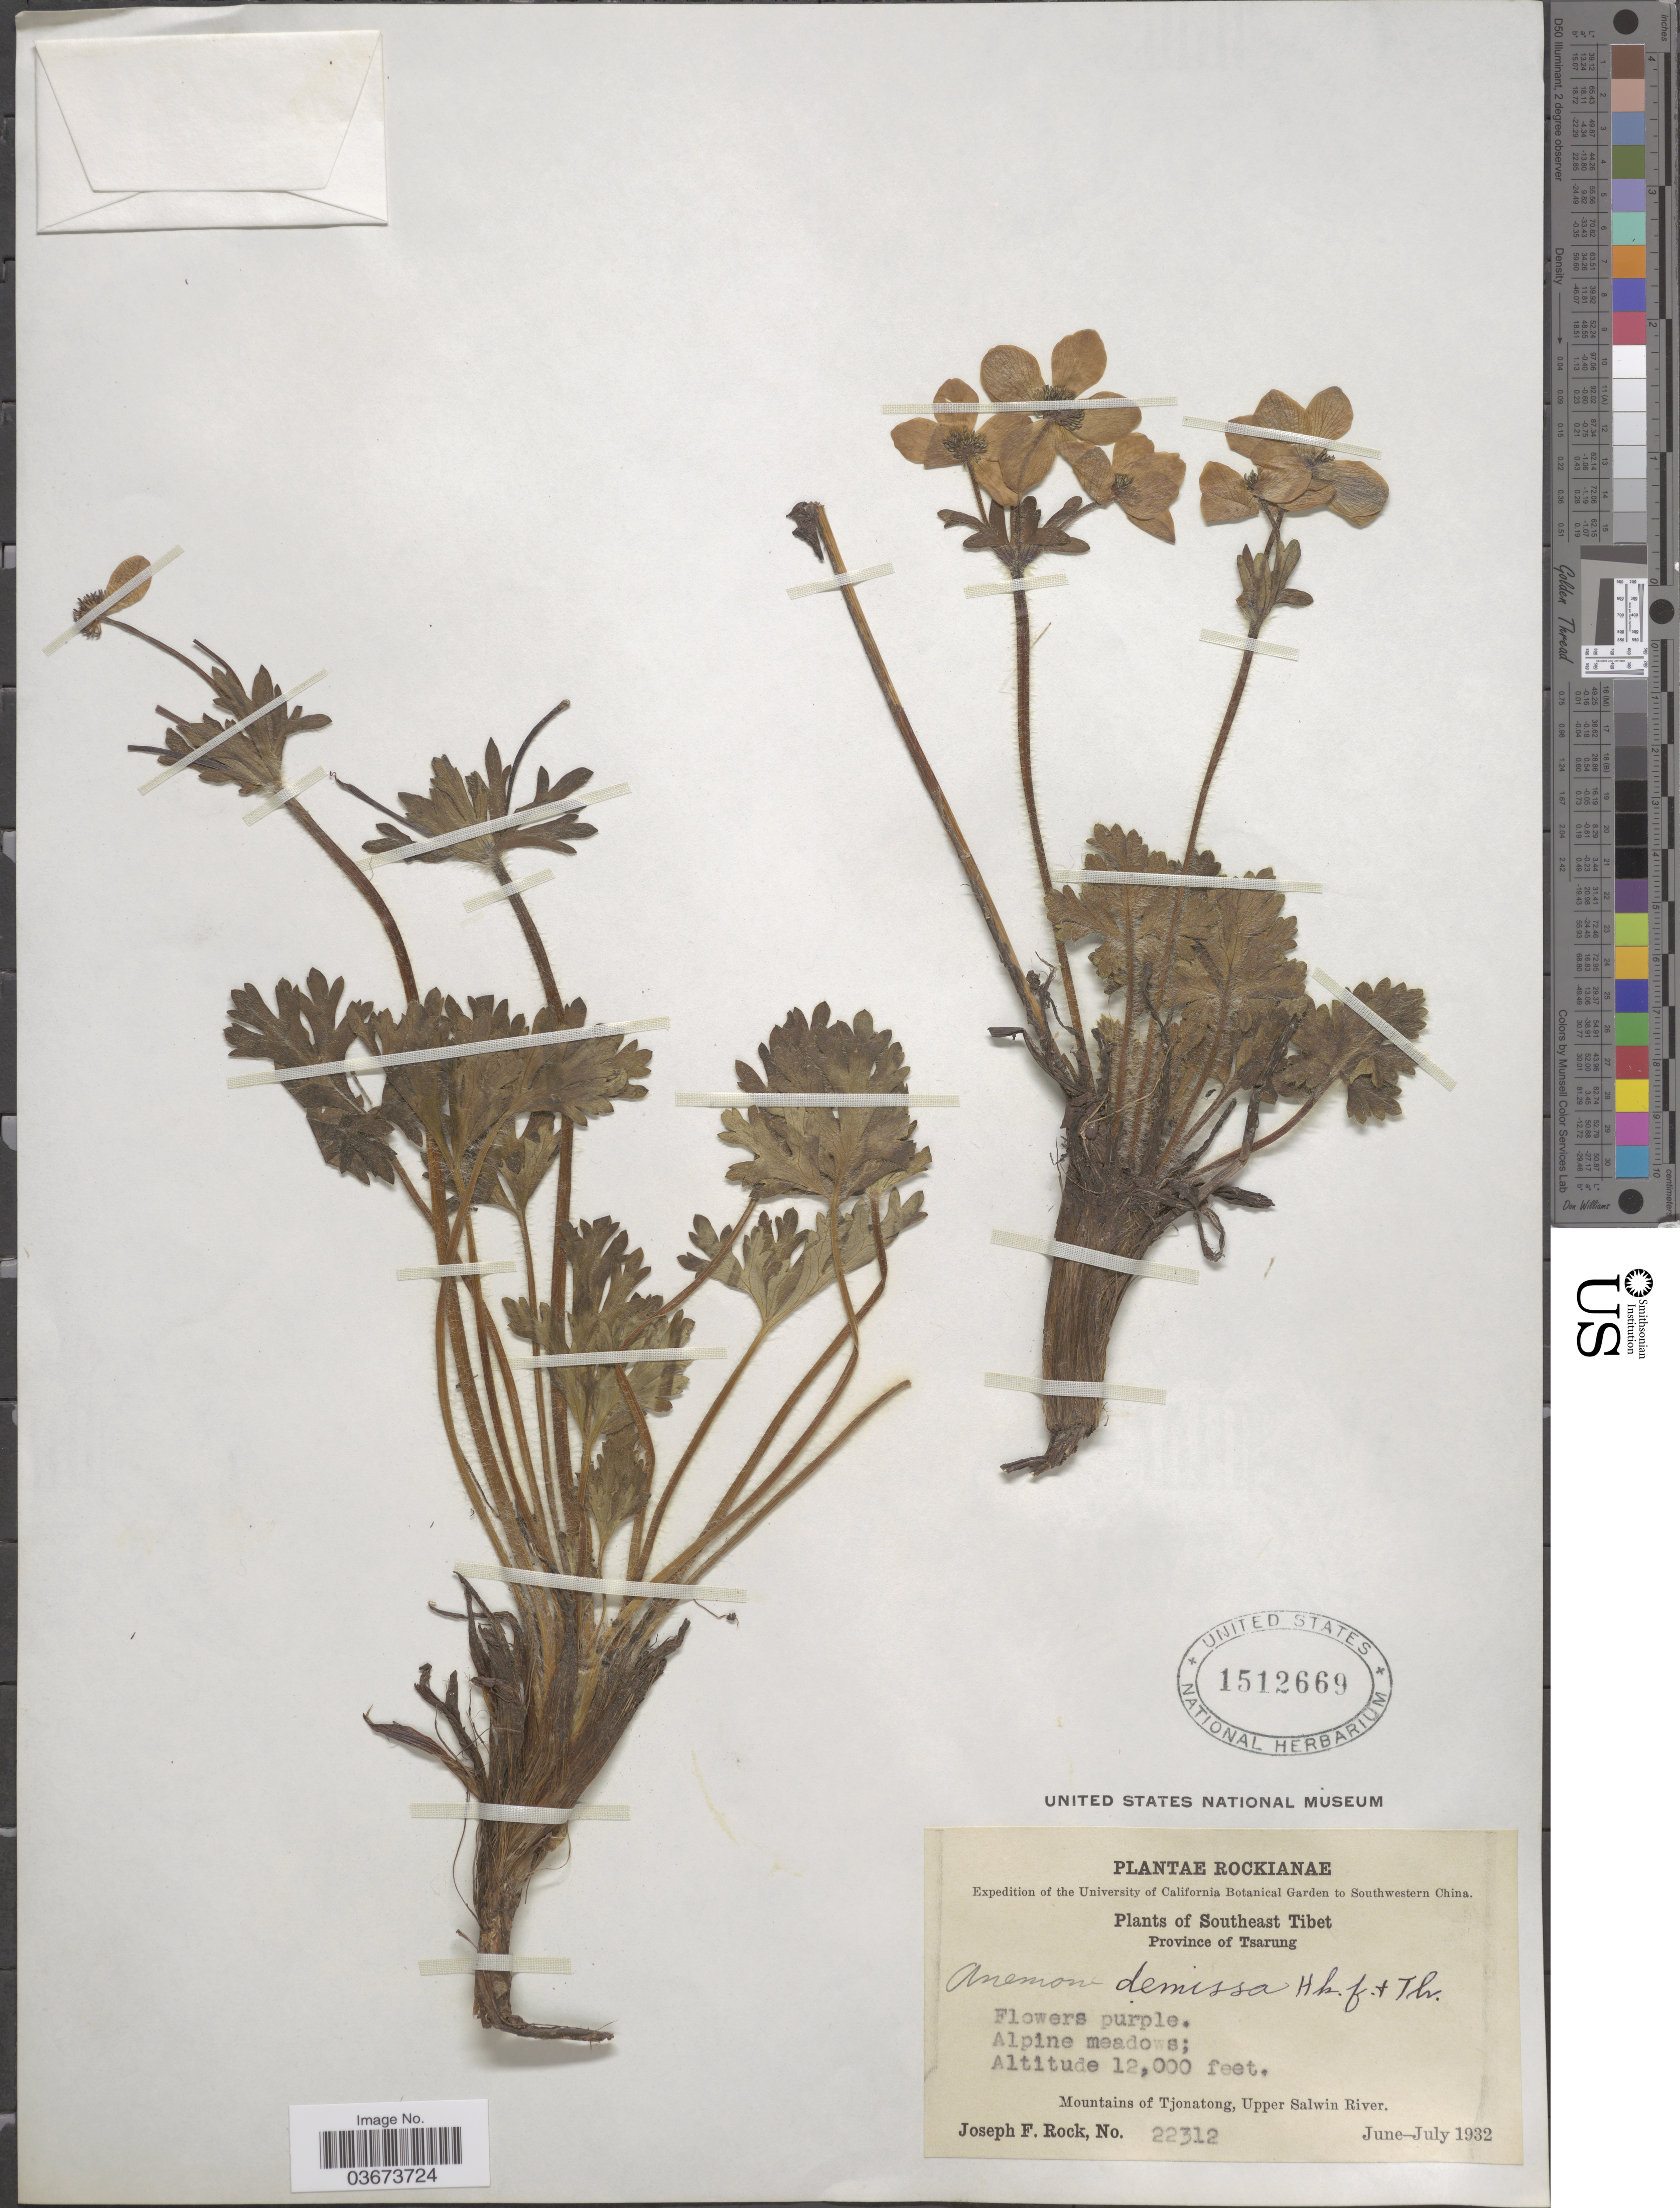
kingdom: Plantae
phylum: Tracheophyta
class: Magnoliopsida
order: Ranunculales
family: Ranunculaceae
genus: Anemone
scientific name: Anemone demissa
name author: (Thomson) Hook.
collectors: J. F. Rock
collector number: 22312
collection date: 1932-06/1932-07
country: China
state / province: Xizang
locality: Southwestern China. Southeast Tibet. Province of Tsarung. Mountains of Tjonatong, Upper Salwin River.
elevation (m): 3658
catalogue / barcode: US 1512669